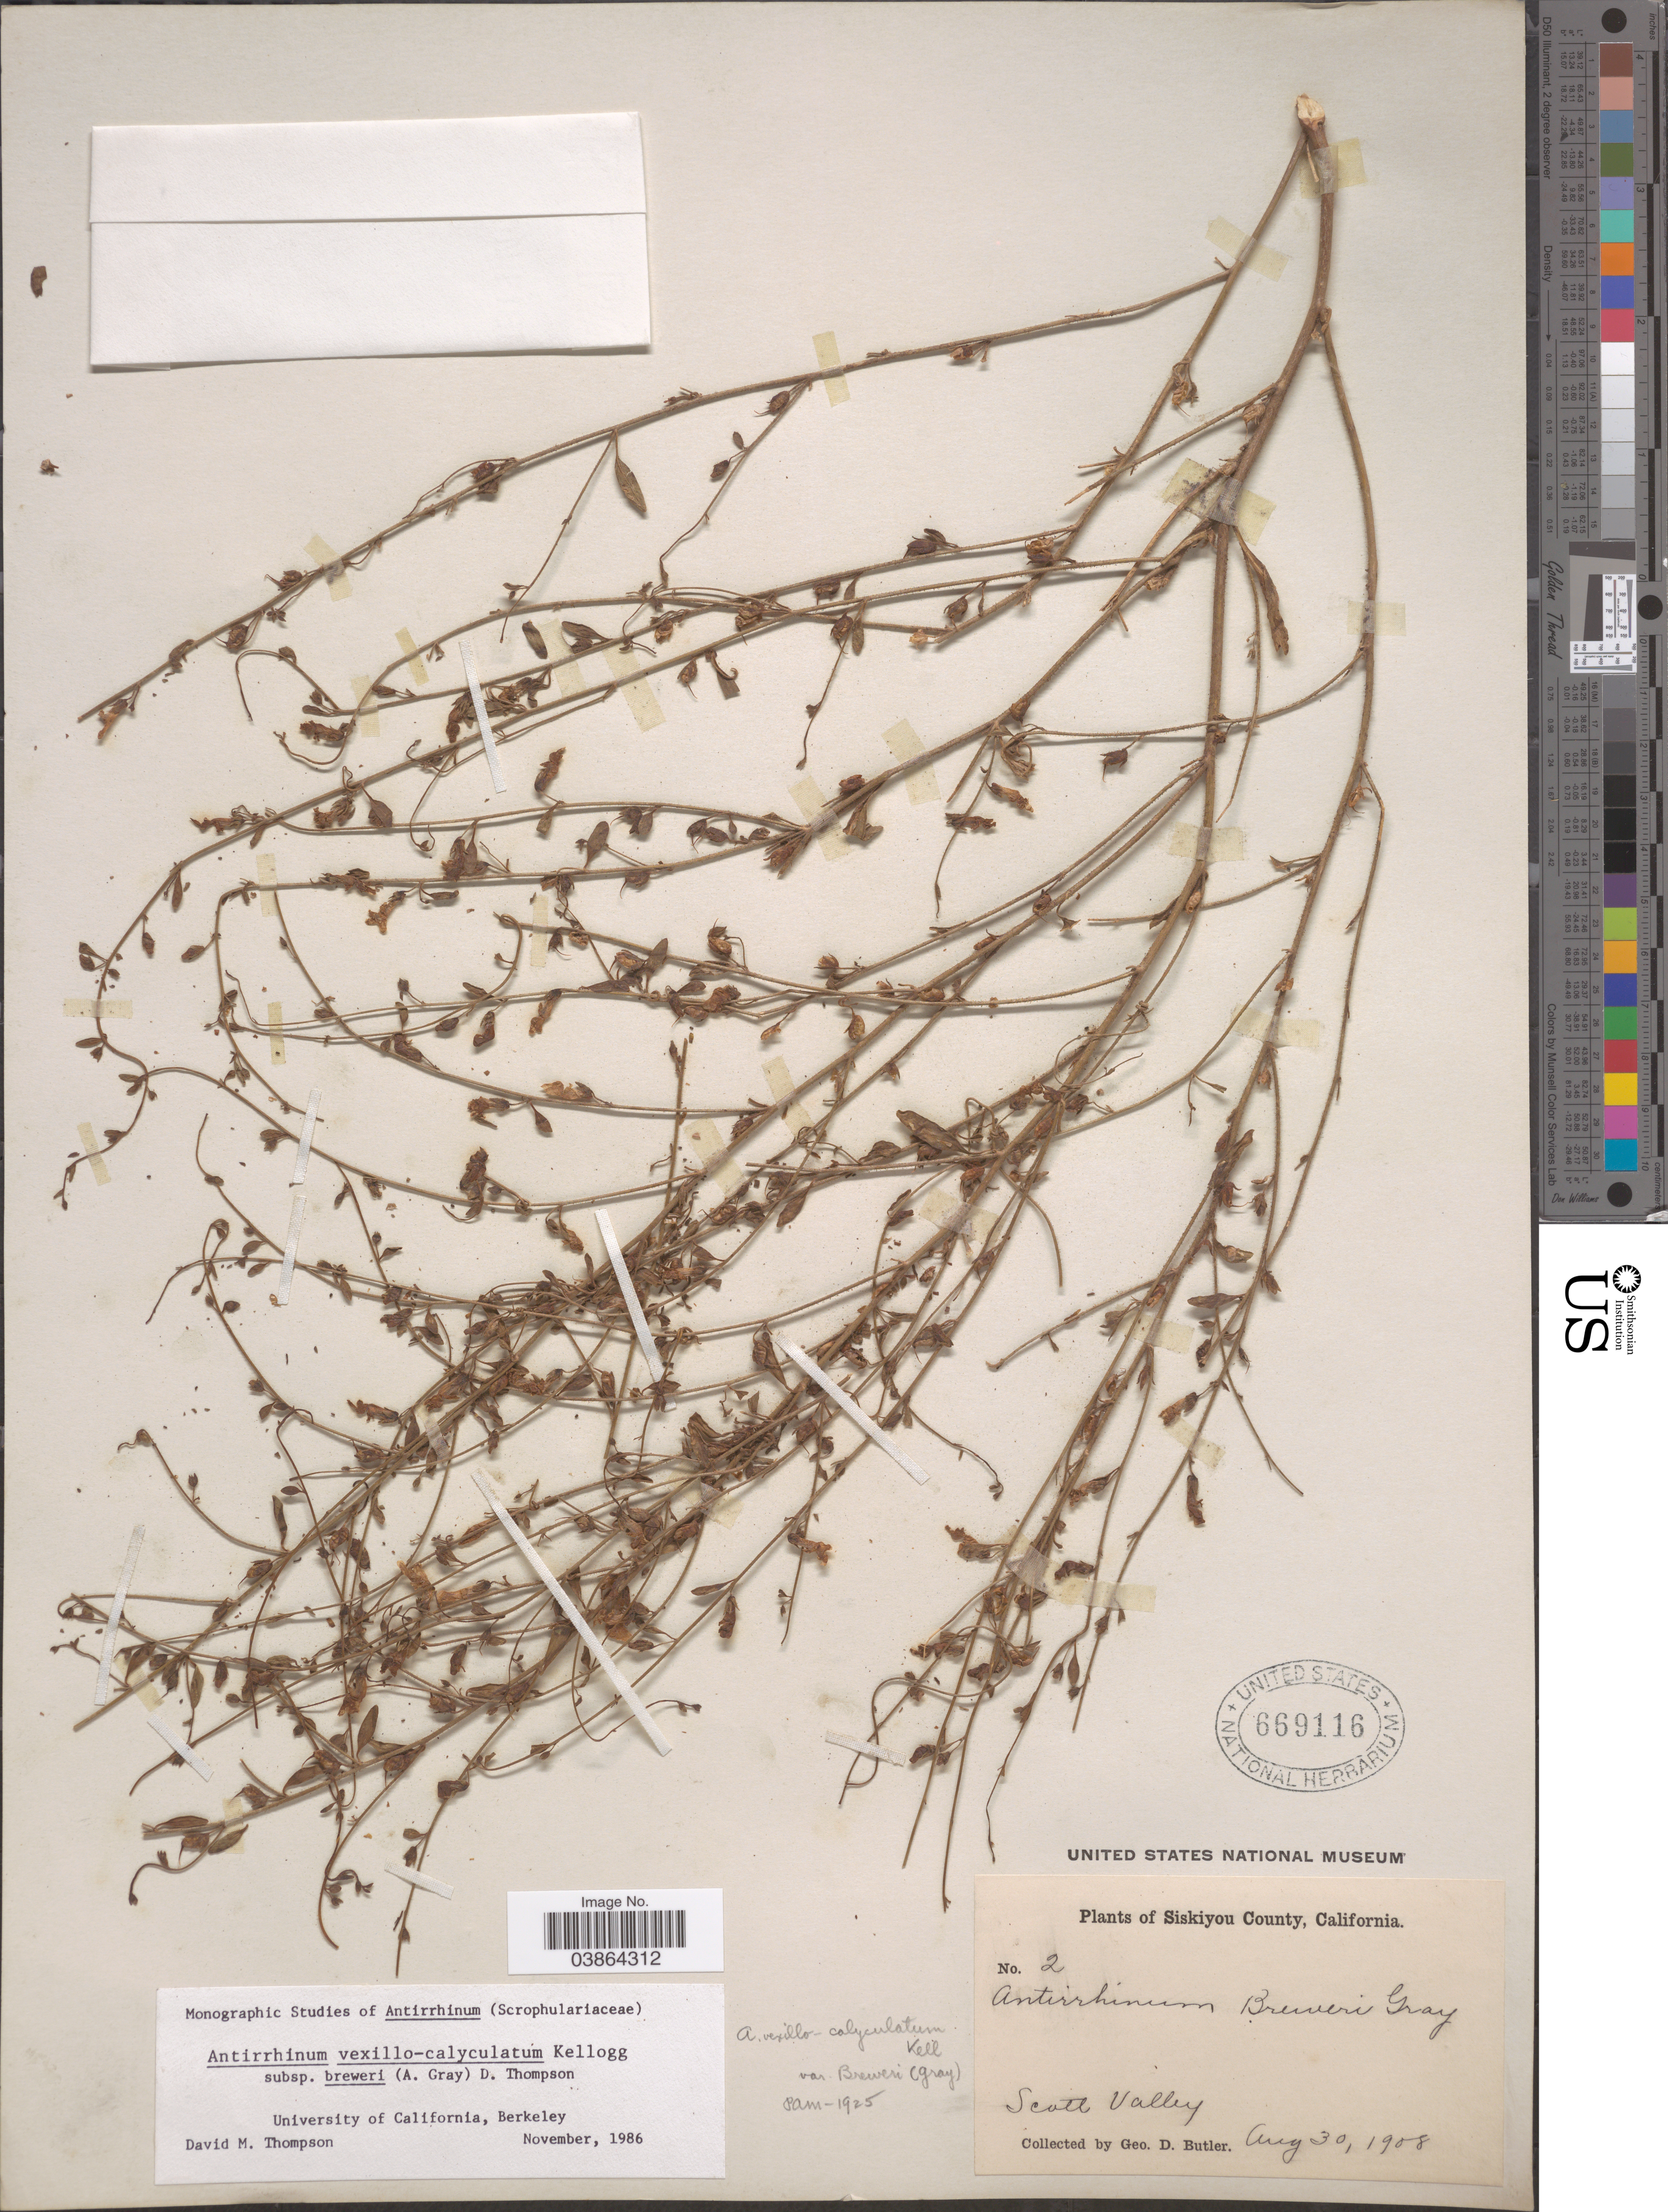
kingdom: Plantae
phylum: Tracheophyta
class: Magnoliopsida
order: Lamiales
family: Plantaginaceae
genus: Sairocarpus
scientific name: Sairocarpus vexillocalyculatus subsp. breweri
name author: (A. Gray) Barringer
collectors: G. D. Butler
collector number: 2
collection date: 1908-08-30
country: United States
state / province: Oregon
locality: Siskiyou County. Scott Valley.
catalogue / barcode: US 669116